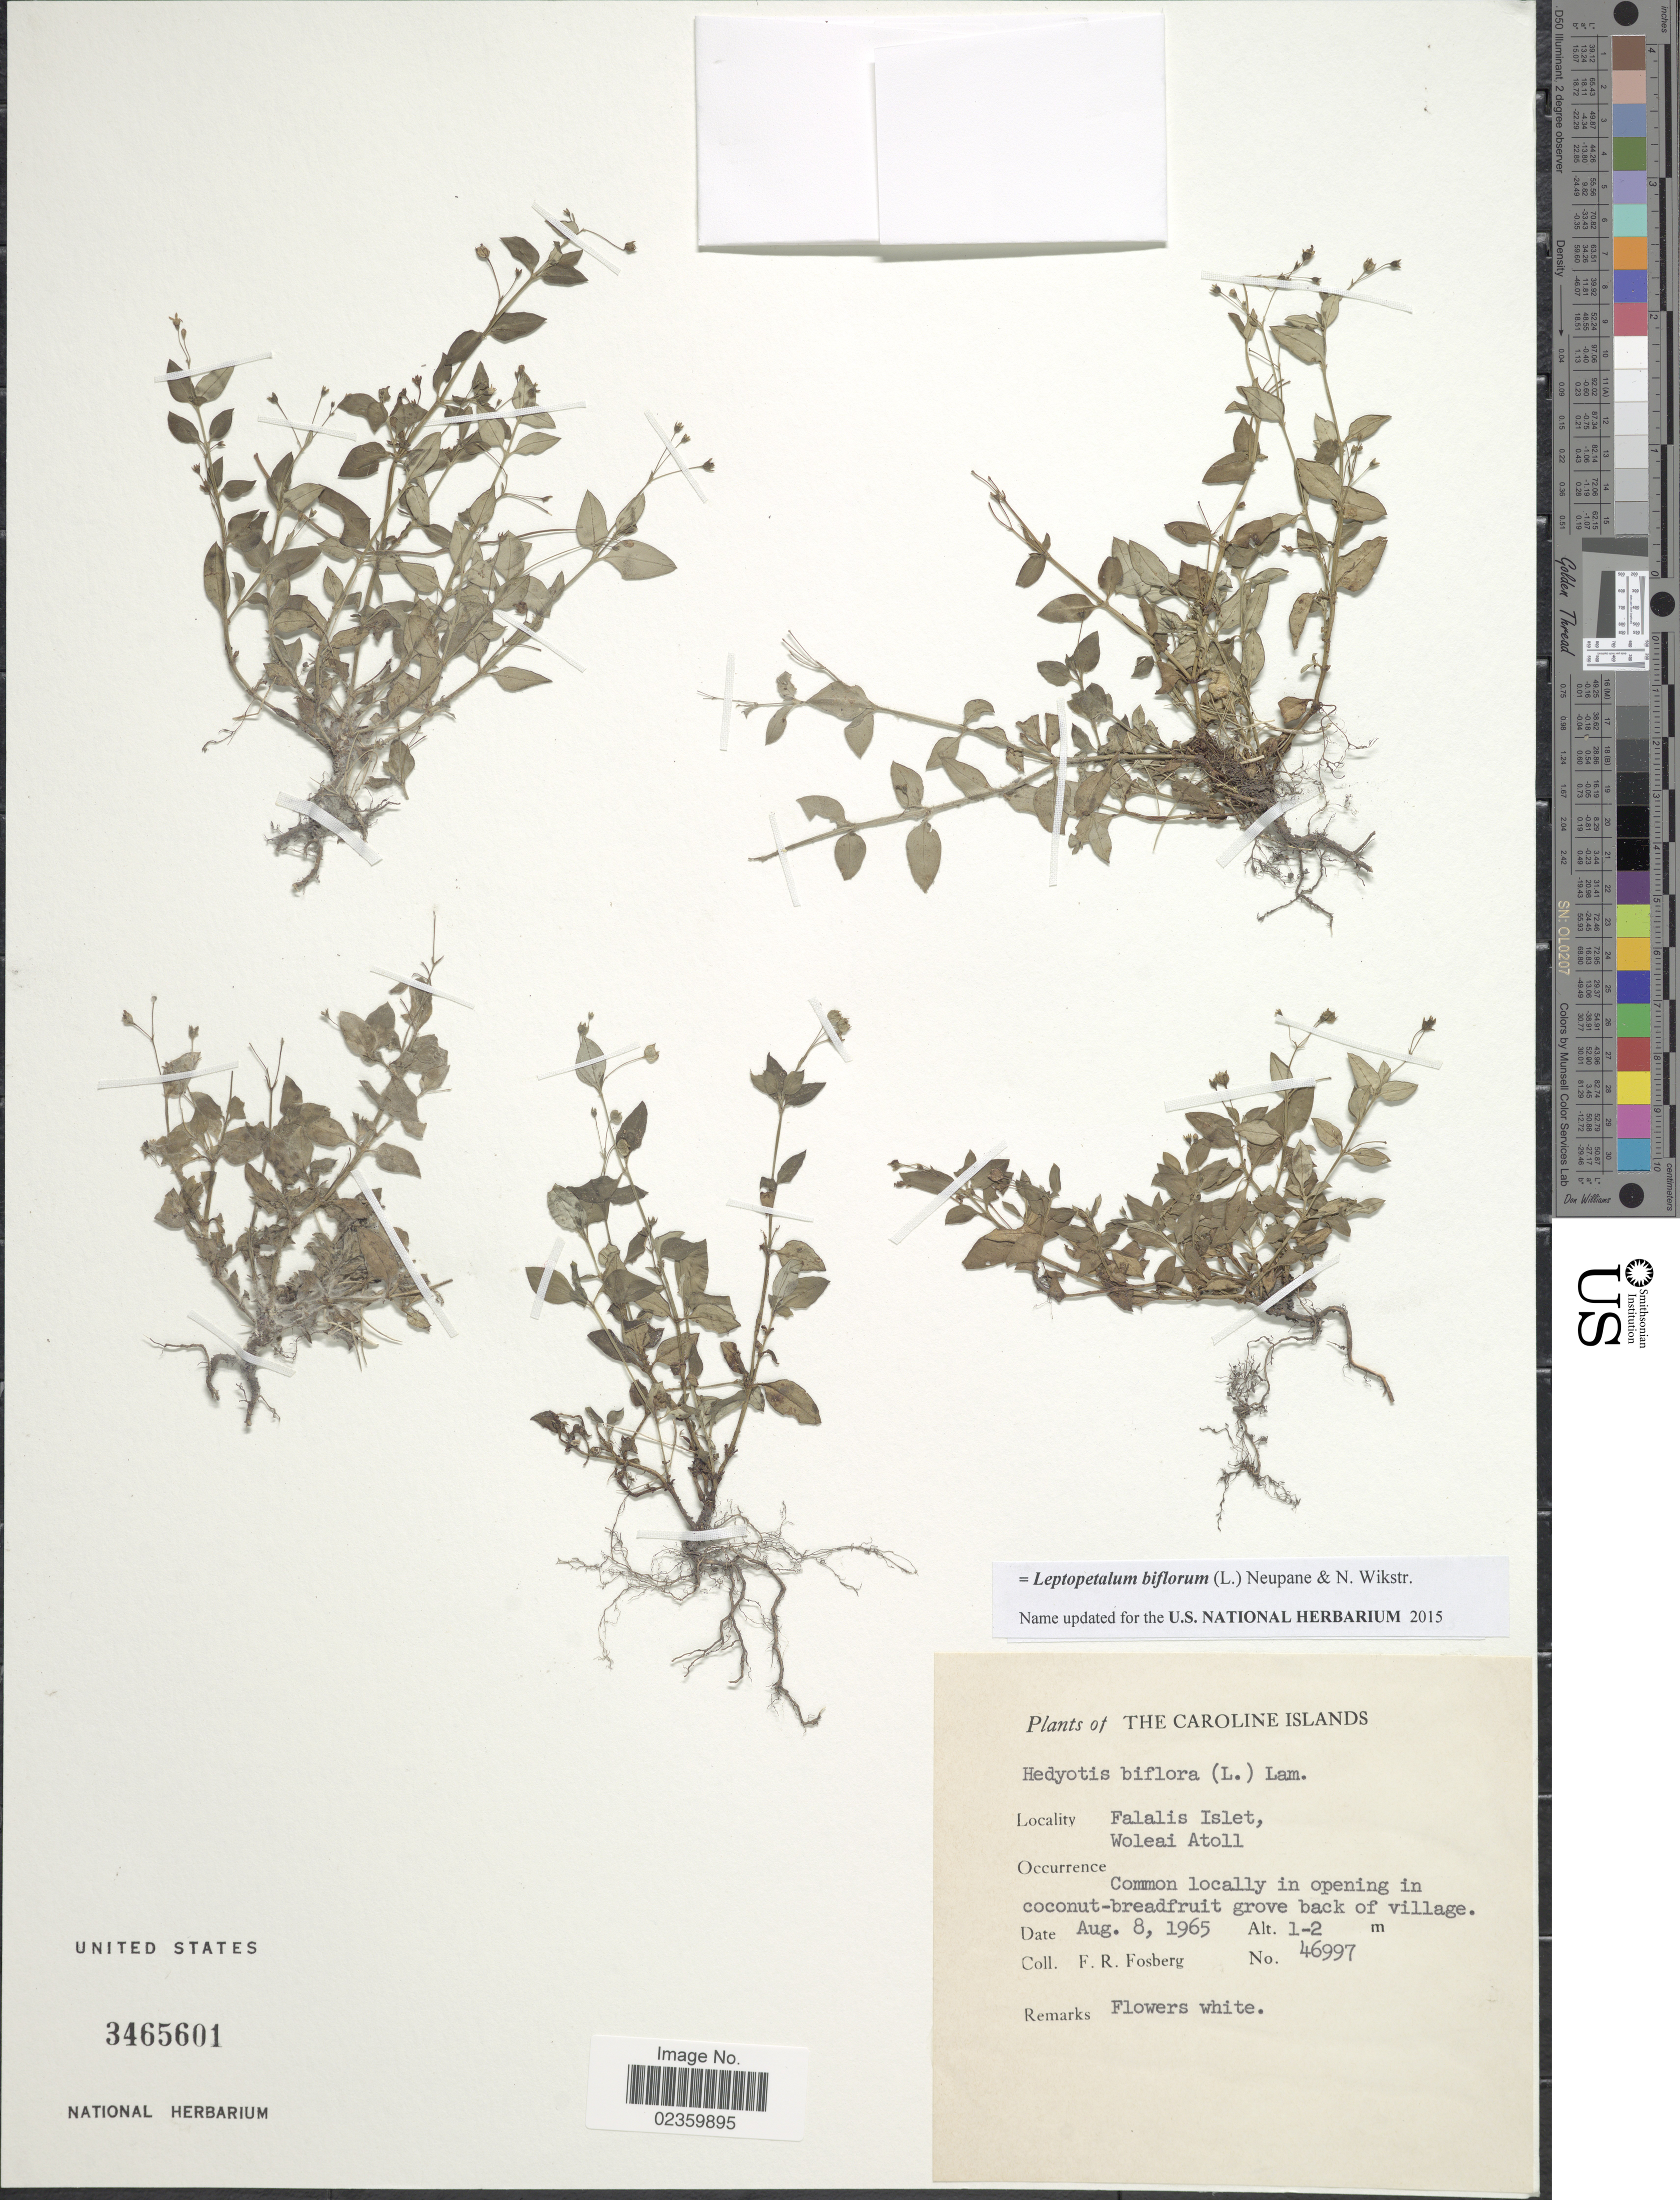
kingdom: Plantae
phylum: Tracheophyta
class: Magnoliopsida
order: Gentianales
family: Rubiaceae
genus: Leptopetalum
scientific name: Leptopetalum biflorum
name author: (L.) Neupane & N. Wikstr.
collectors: F. R. Fosberg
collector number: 46997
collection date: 1965-08-08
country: Micronesia, Federated States of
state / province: Yap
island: Woleai Atoll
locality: The Caroline Islands. Falalis Islet. Woleai Atoll, grove back of village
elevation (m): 1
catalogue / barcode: US 3465601